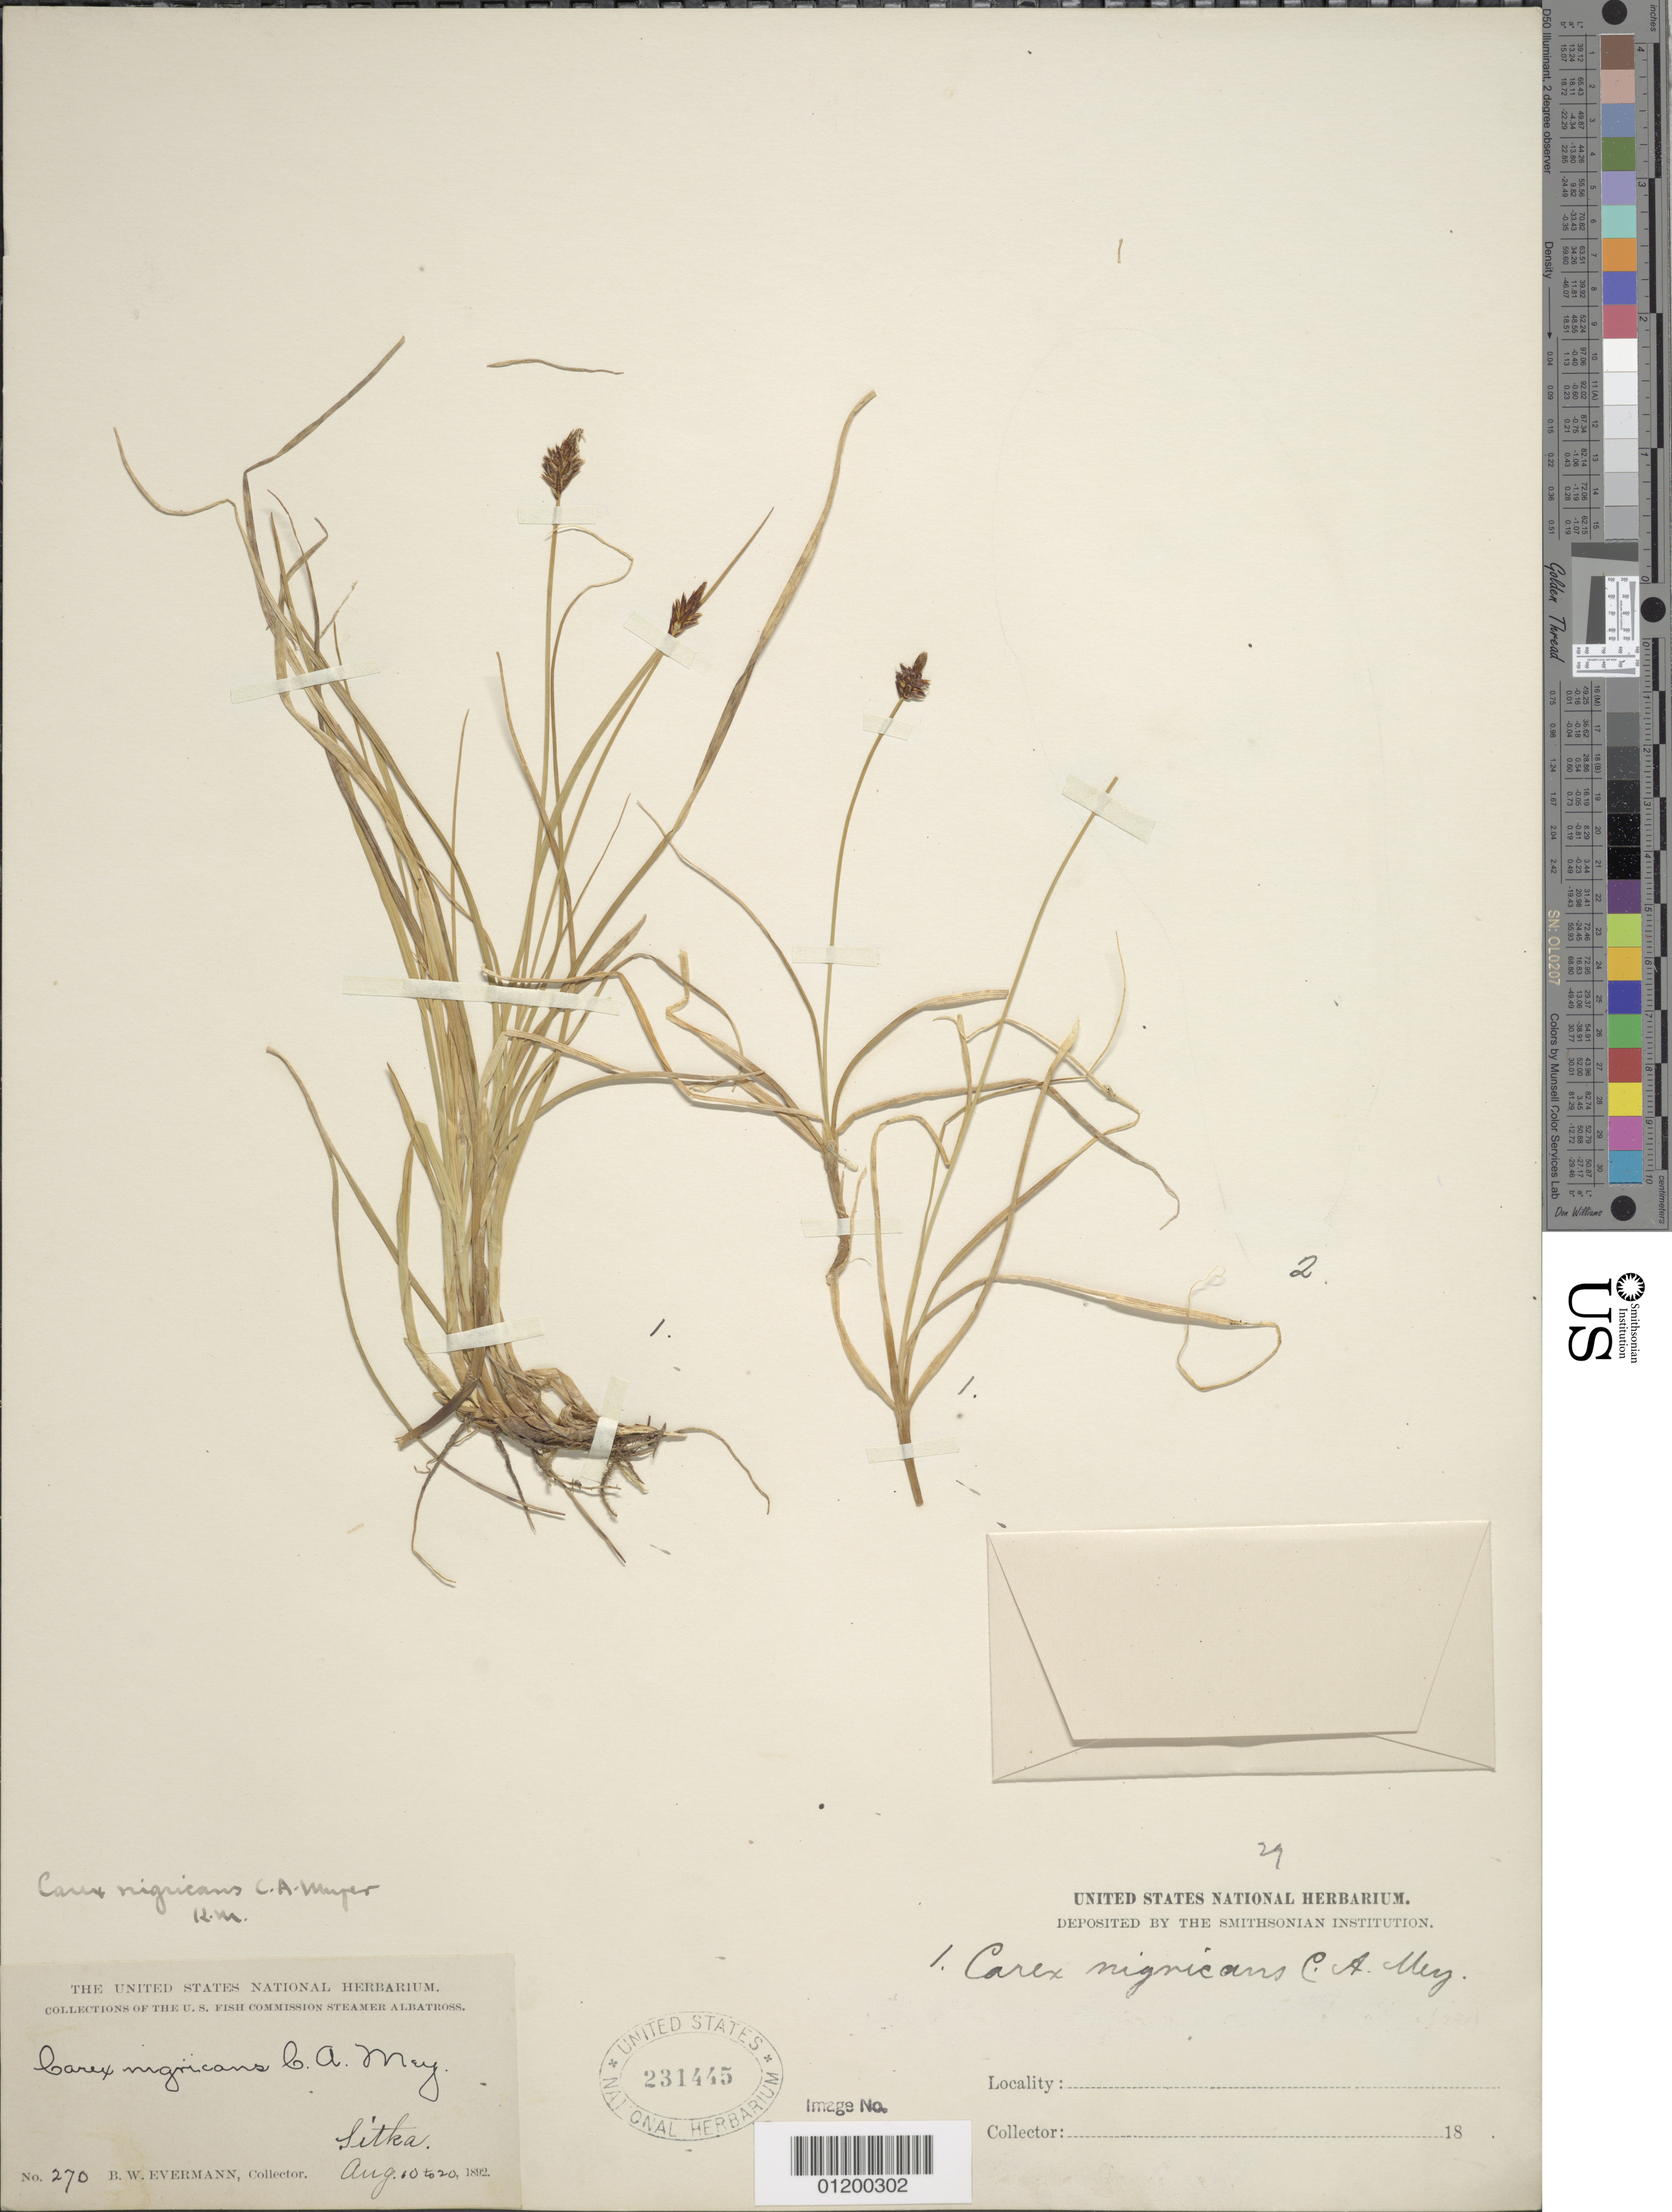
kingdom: Plantae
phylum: Tracheophyta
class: Liliopsida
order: Poales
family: Cyperaceae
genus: Carex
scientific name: Carex nigricans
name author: C.A. Mey.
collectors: B. W. Evermann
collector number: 270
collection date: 1892-08-10/1892-08-20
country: United States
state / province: Alaska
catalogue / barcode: US 231445